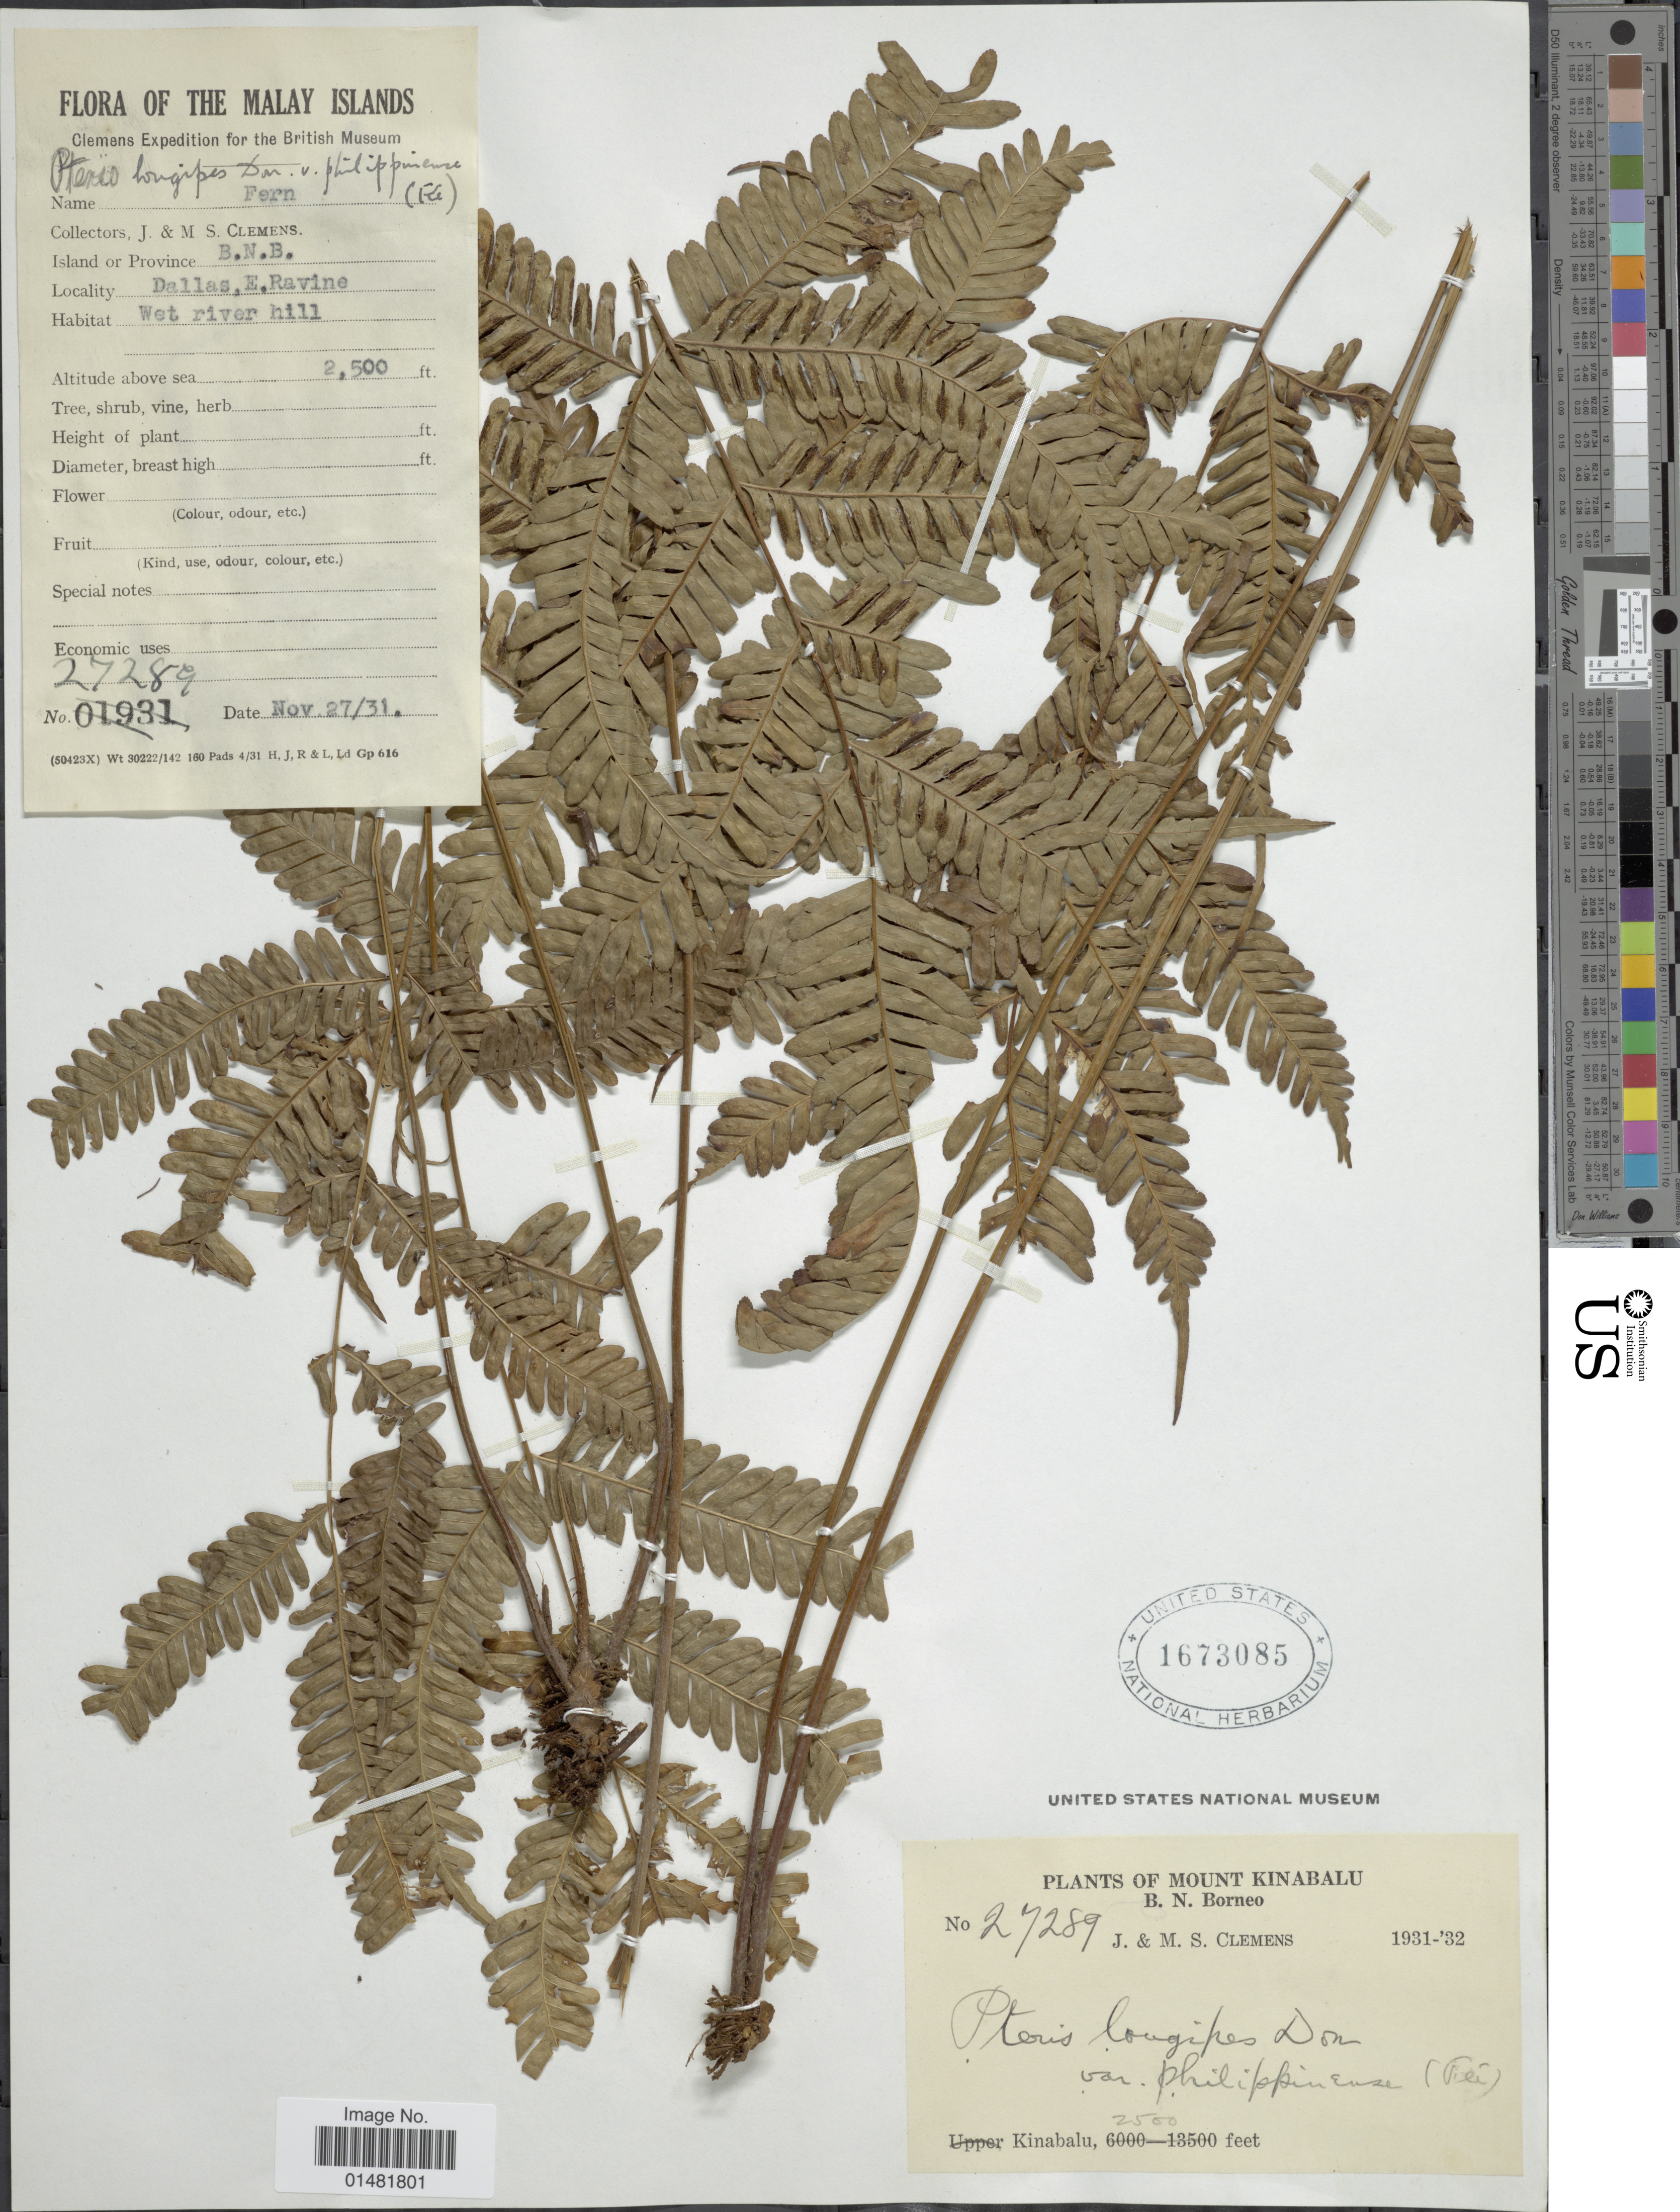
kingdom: Plantae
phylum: Tracheophyta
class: Polypodiopsida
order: Polypodiales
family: Pteridaceae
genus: Pteris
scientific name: Pteris longipes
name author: D. Don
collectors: J. Clemens & M. S. Clemens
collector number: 27289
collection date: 1931-11-27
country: Malaysia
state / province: Sabah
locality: Mount Kinabalu, B.N. Borneo, Kinabalu, Dallas, E. Ravine, Wet river hill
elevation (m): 762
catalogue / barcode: US 1673085